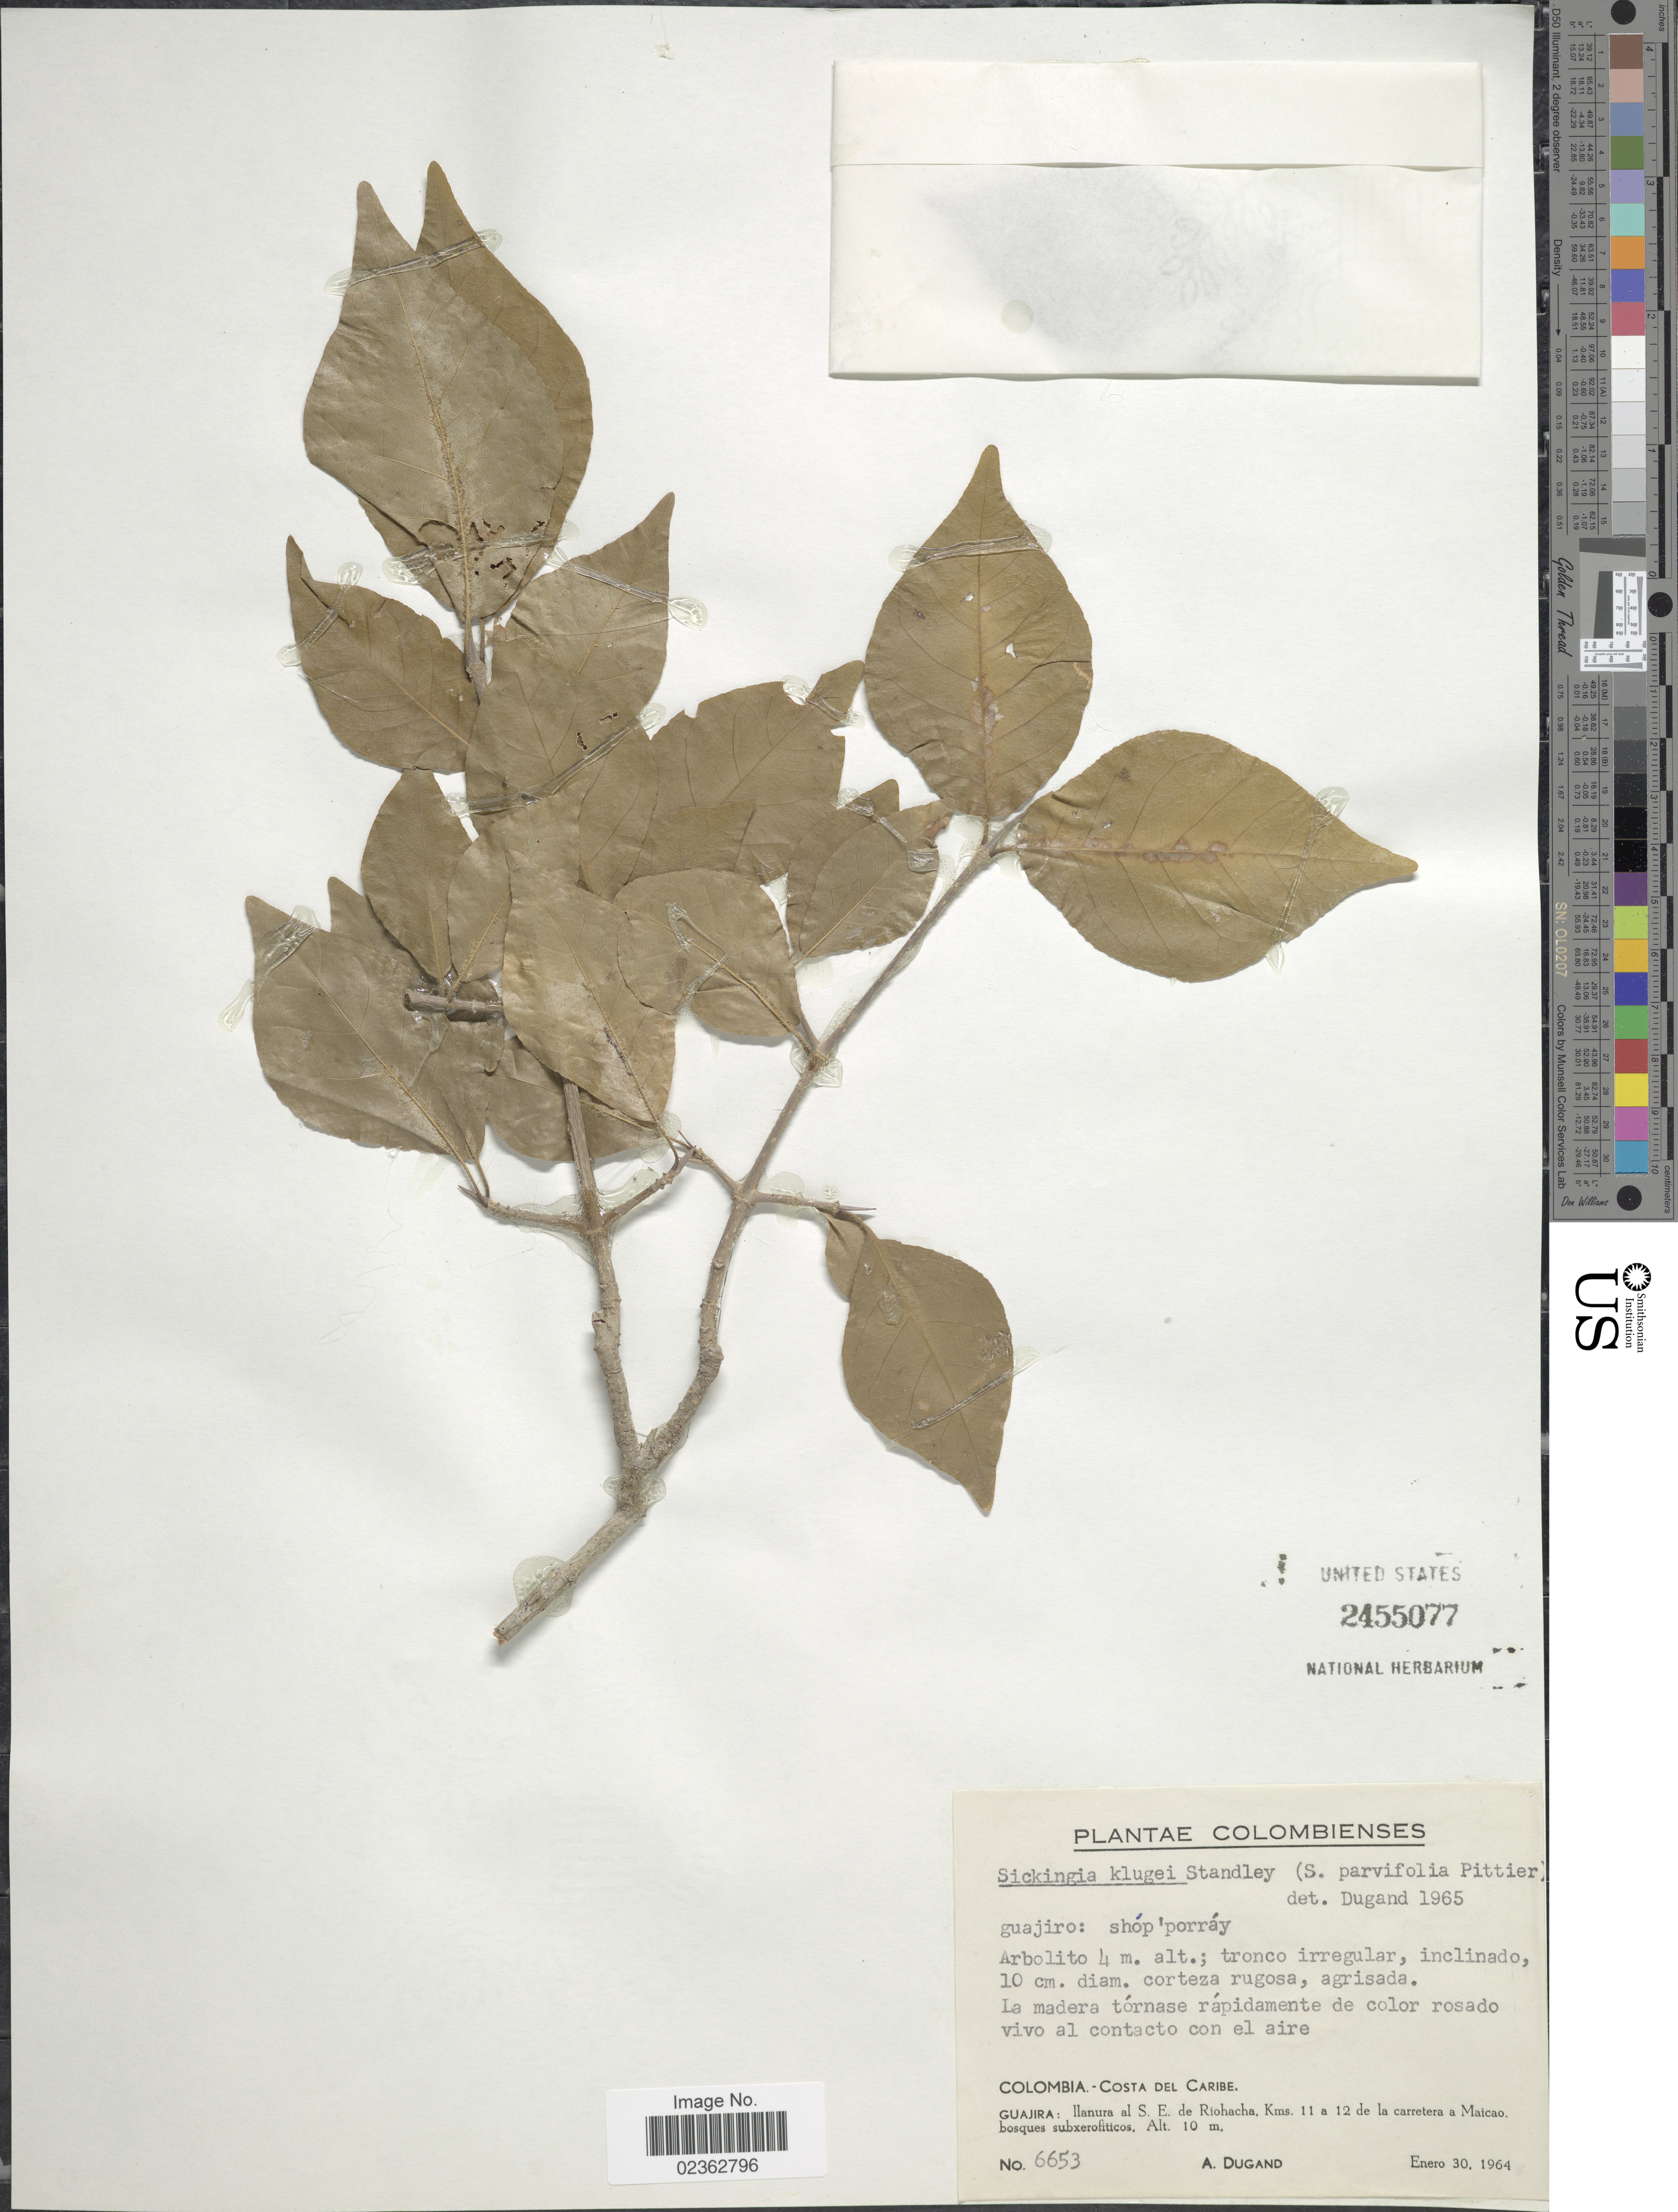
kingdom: Plantae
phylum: Tracheophyta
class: Magnoliopsida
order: Gentianales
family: Rubiaceae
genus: Simira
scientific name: Simira klugei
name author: (Standl.) Steyerm.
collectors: A. Dugand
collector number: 6653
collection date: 1964-01-30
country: Colombia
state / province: La Guajira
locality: Costa Del Caribe:Guajira: llanura al S.E. de Riohacha, kms. 11 a 12 de la carretera a Maicao, vivo al contacto con el aire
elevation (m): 10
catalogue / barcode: US 2455077